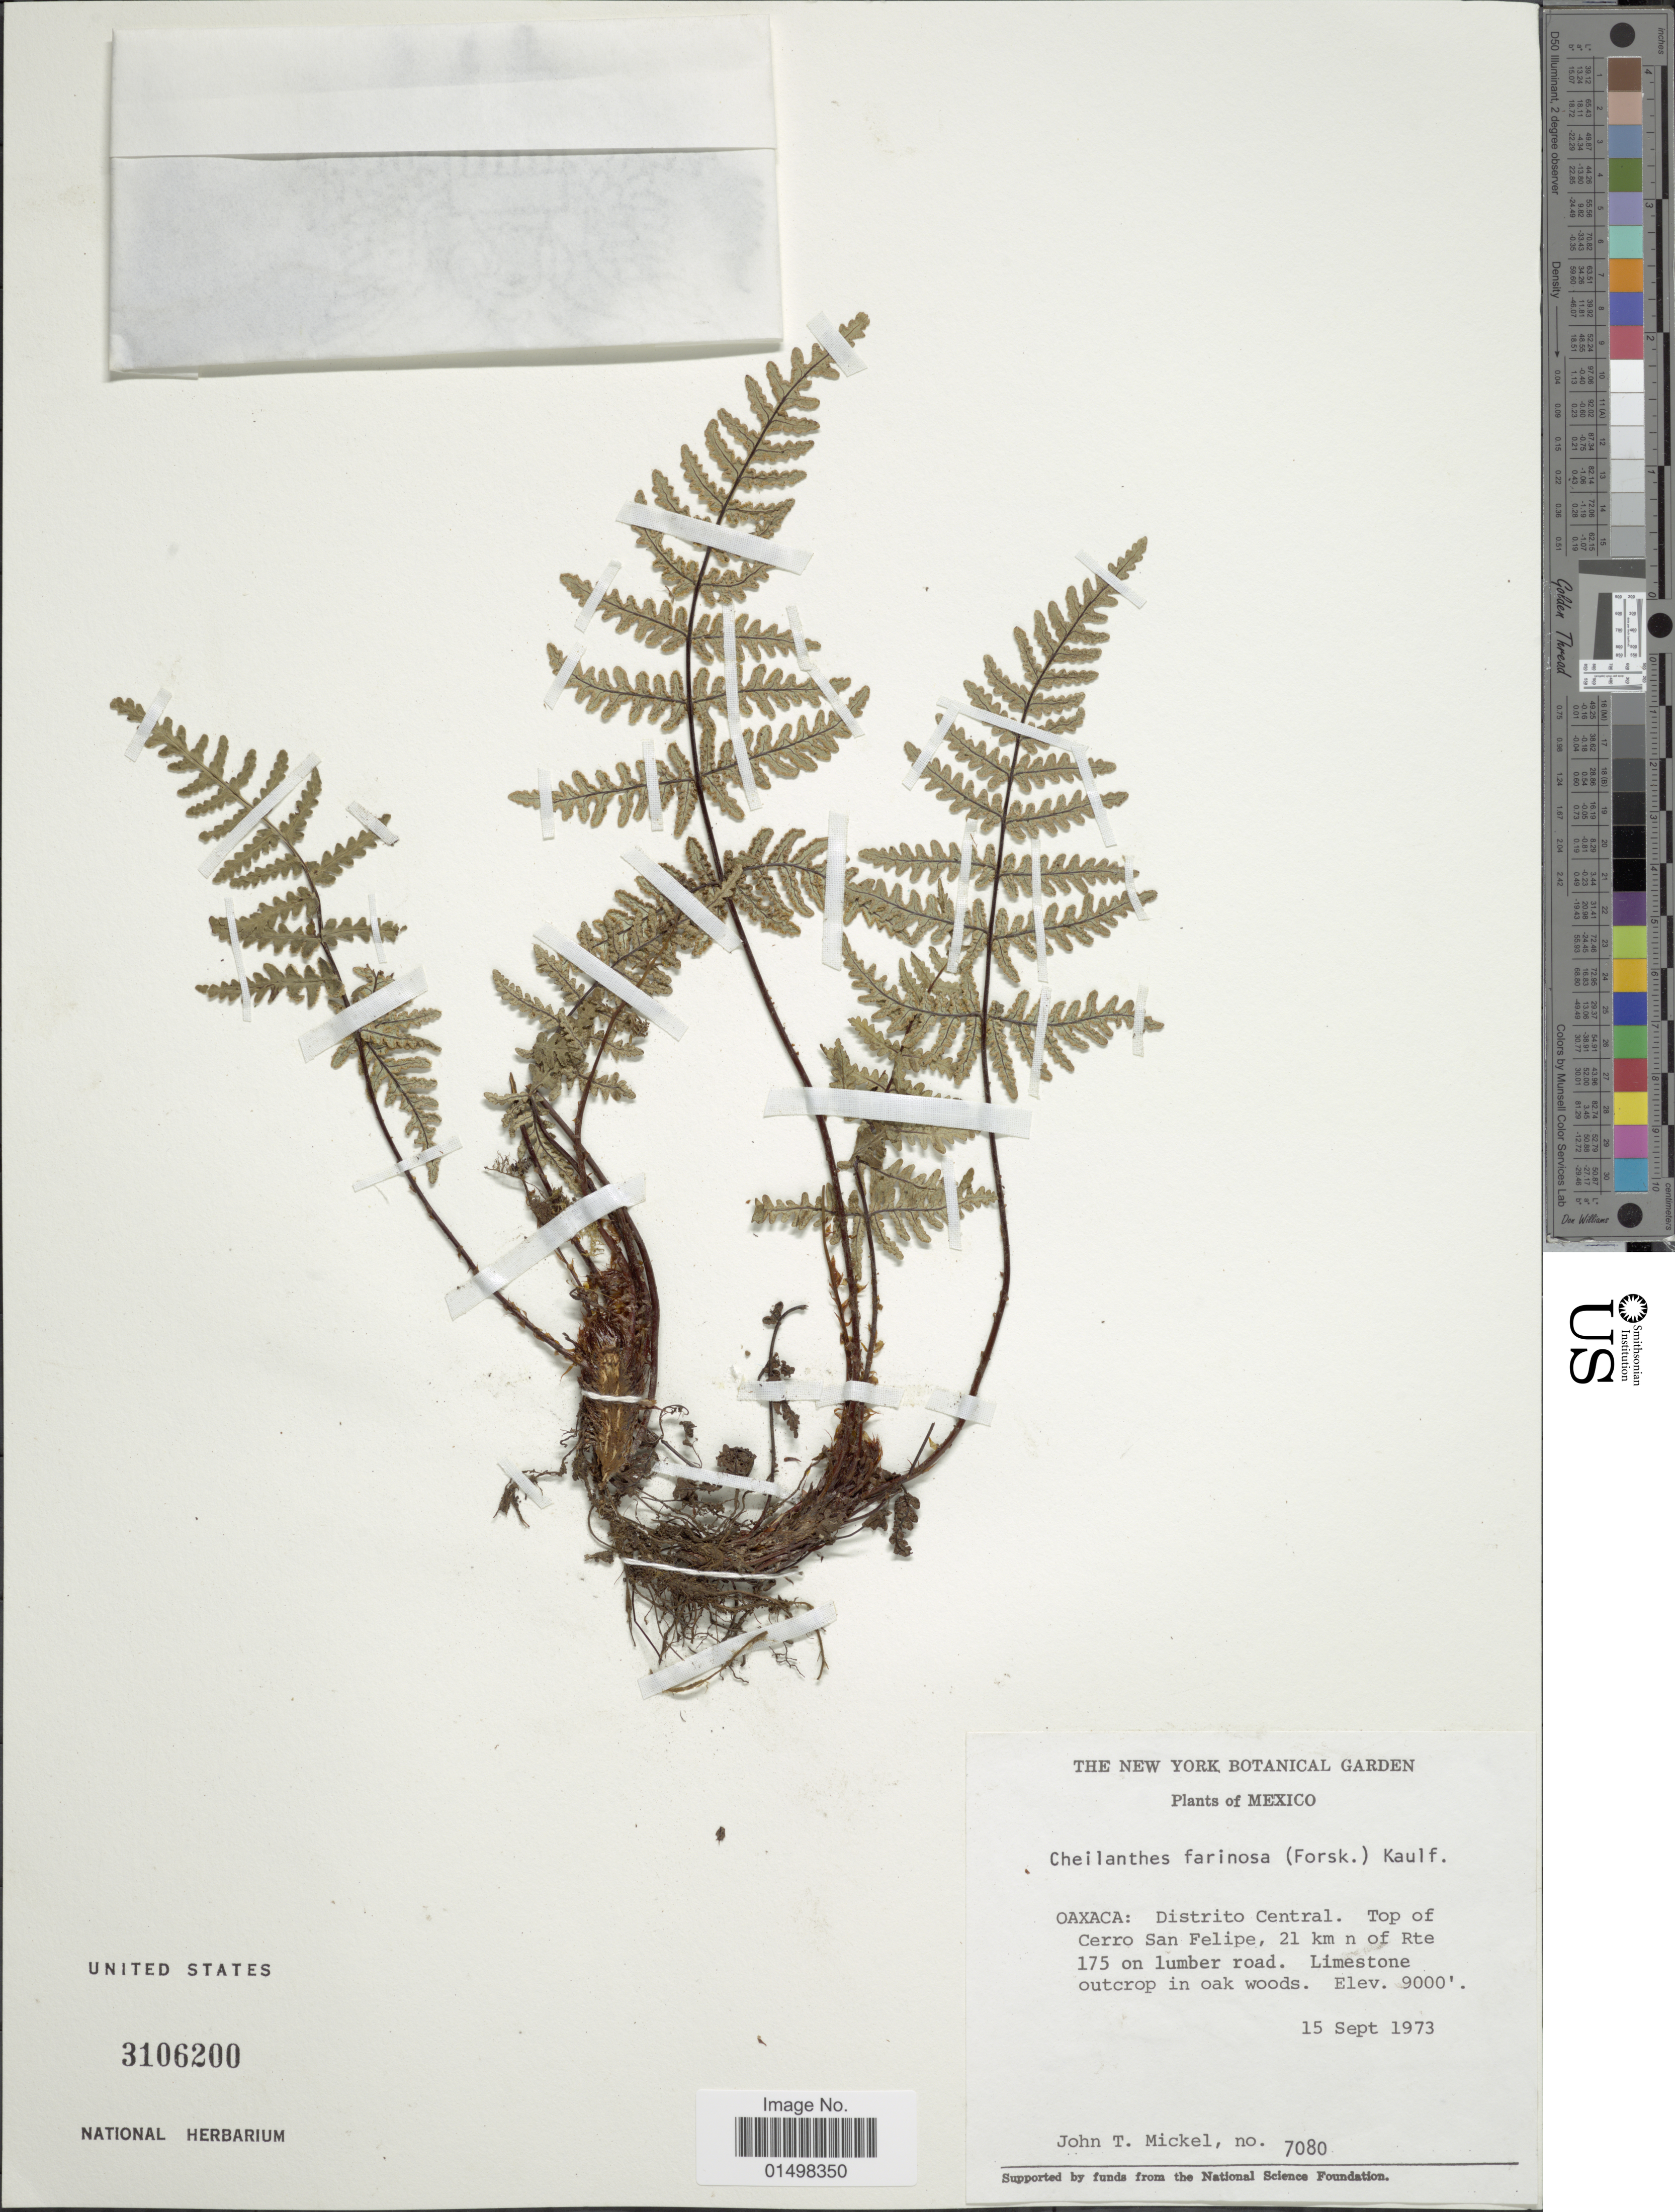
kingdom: Plantae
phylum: Tracheophyta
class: Polypodiopsida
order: Polypodiales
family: Pteridaceae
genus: Aleuritopteris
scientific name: Aleuritopteris farinosa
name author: (Forssk.) Fée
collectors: J. T. Mickel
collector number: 7080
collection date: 1973-09-15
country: Mexico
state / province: Oaxaca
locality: Distrito Central. Top of Cerro San Felipe, 21 km n of Rte 175 on lumber road.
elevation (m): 2743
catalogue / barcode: US 3106200